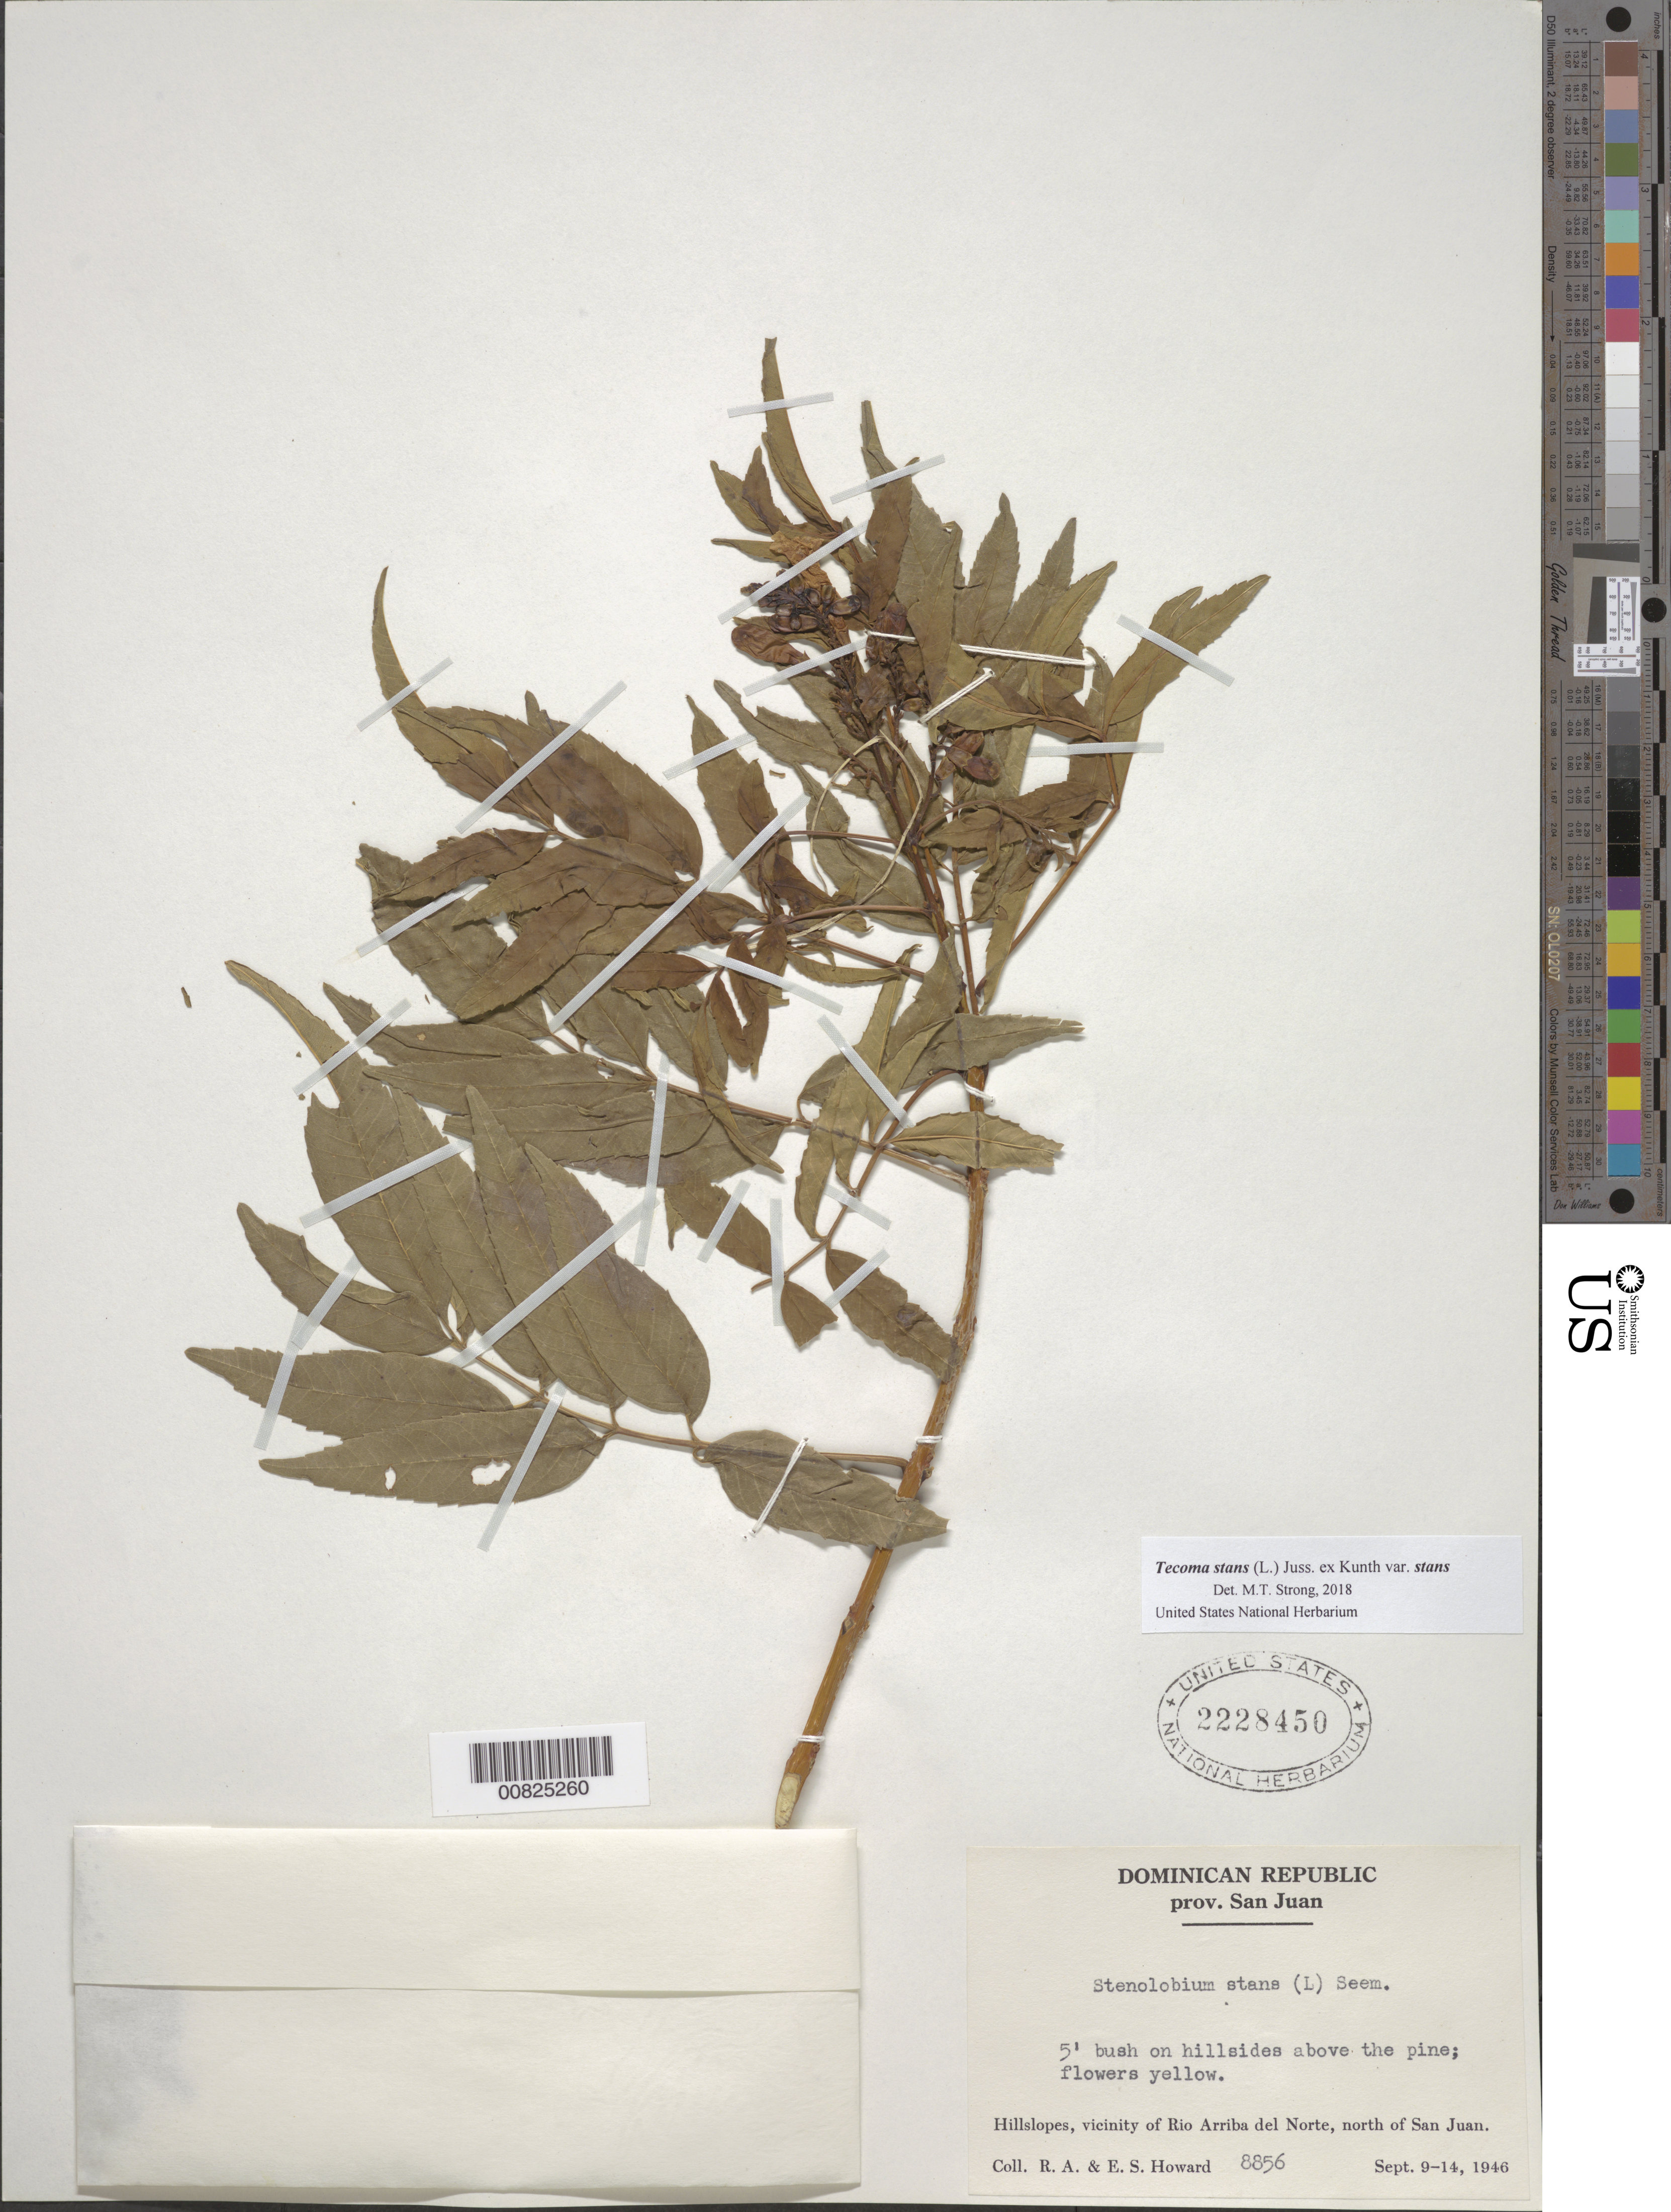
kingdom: Plantae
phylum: Tracheophyta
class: Magnoliopsida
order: Lamiales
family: Bignoniaceae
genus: Tecoma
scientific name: Tecoma stans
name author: (L.) Juss. ex Kunth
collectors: R. A. Howard & E. S. Howard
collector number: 8856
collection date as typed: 09 Sep 1946 to 14 Sep 1946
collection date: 1946-09-09/1946-09-14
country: Dominican Republic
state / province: San Juan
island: Hispaniola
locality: Vicinity of Rio Arriba del Norte, N of San Juan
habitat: On hillsides above the pine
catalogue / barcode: US 2228450